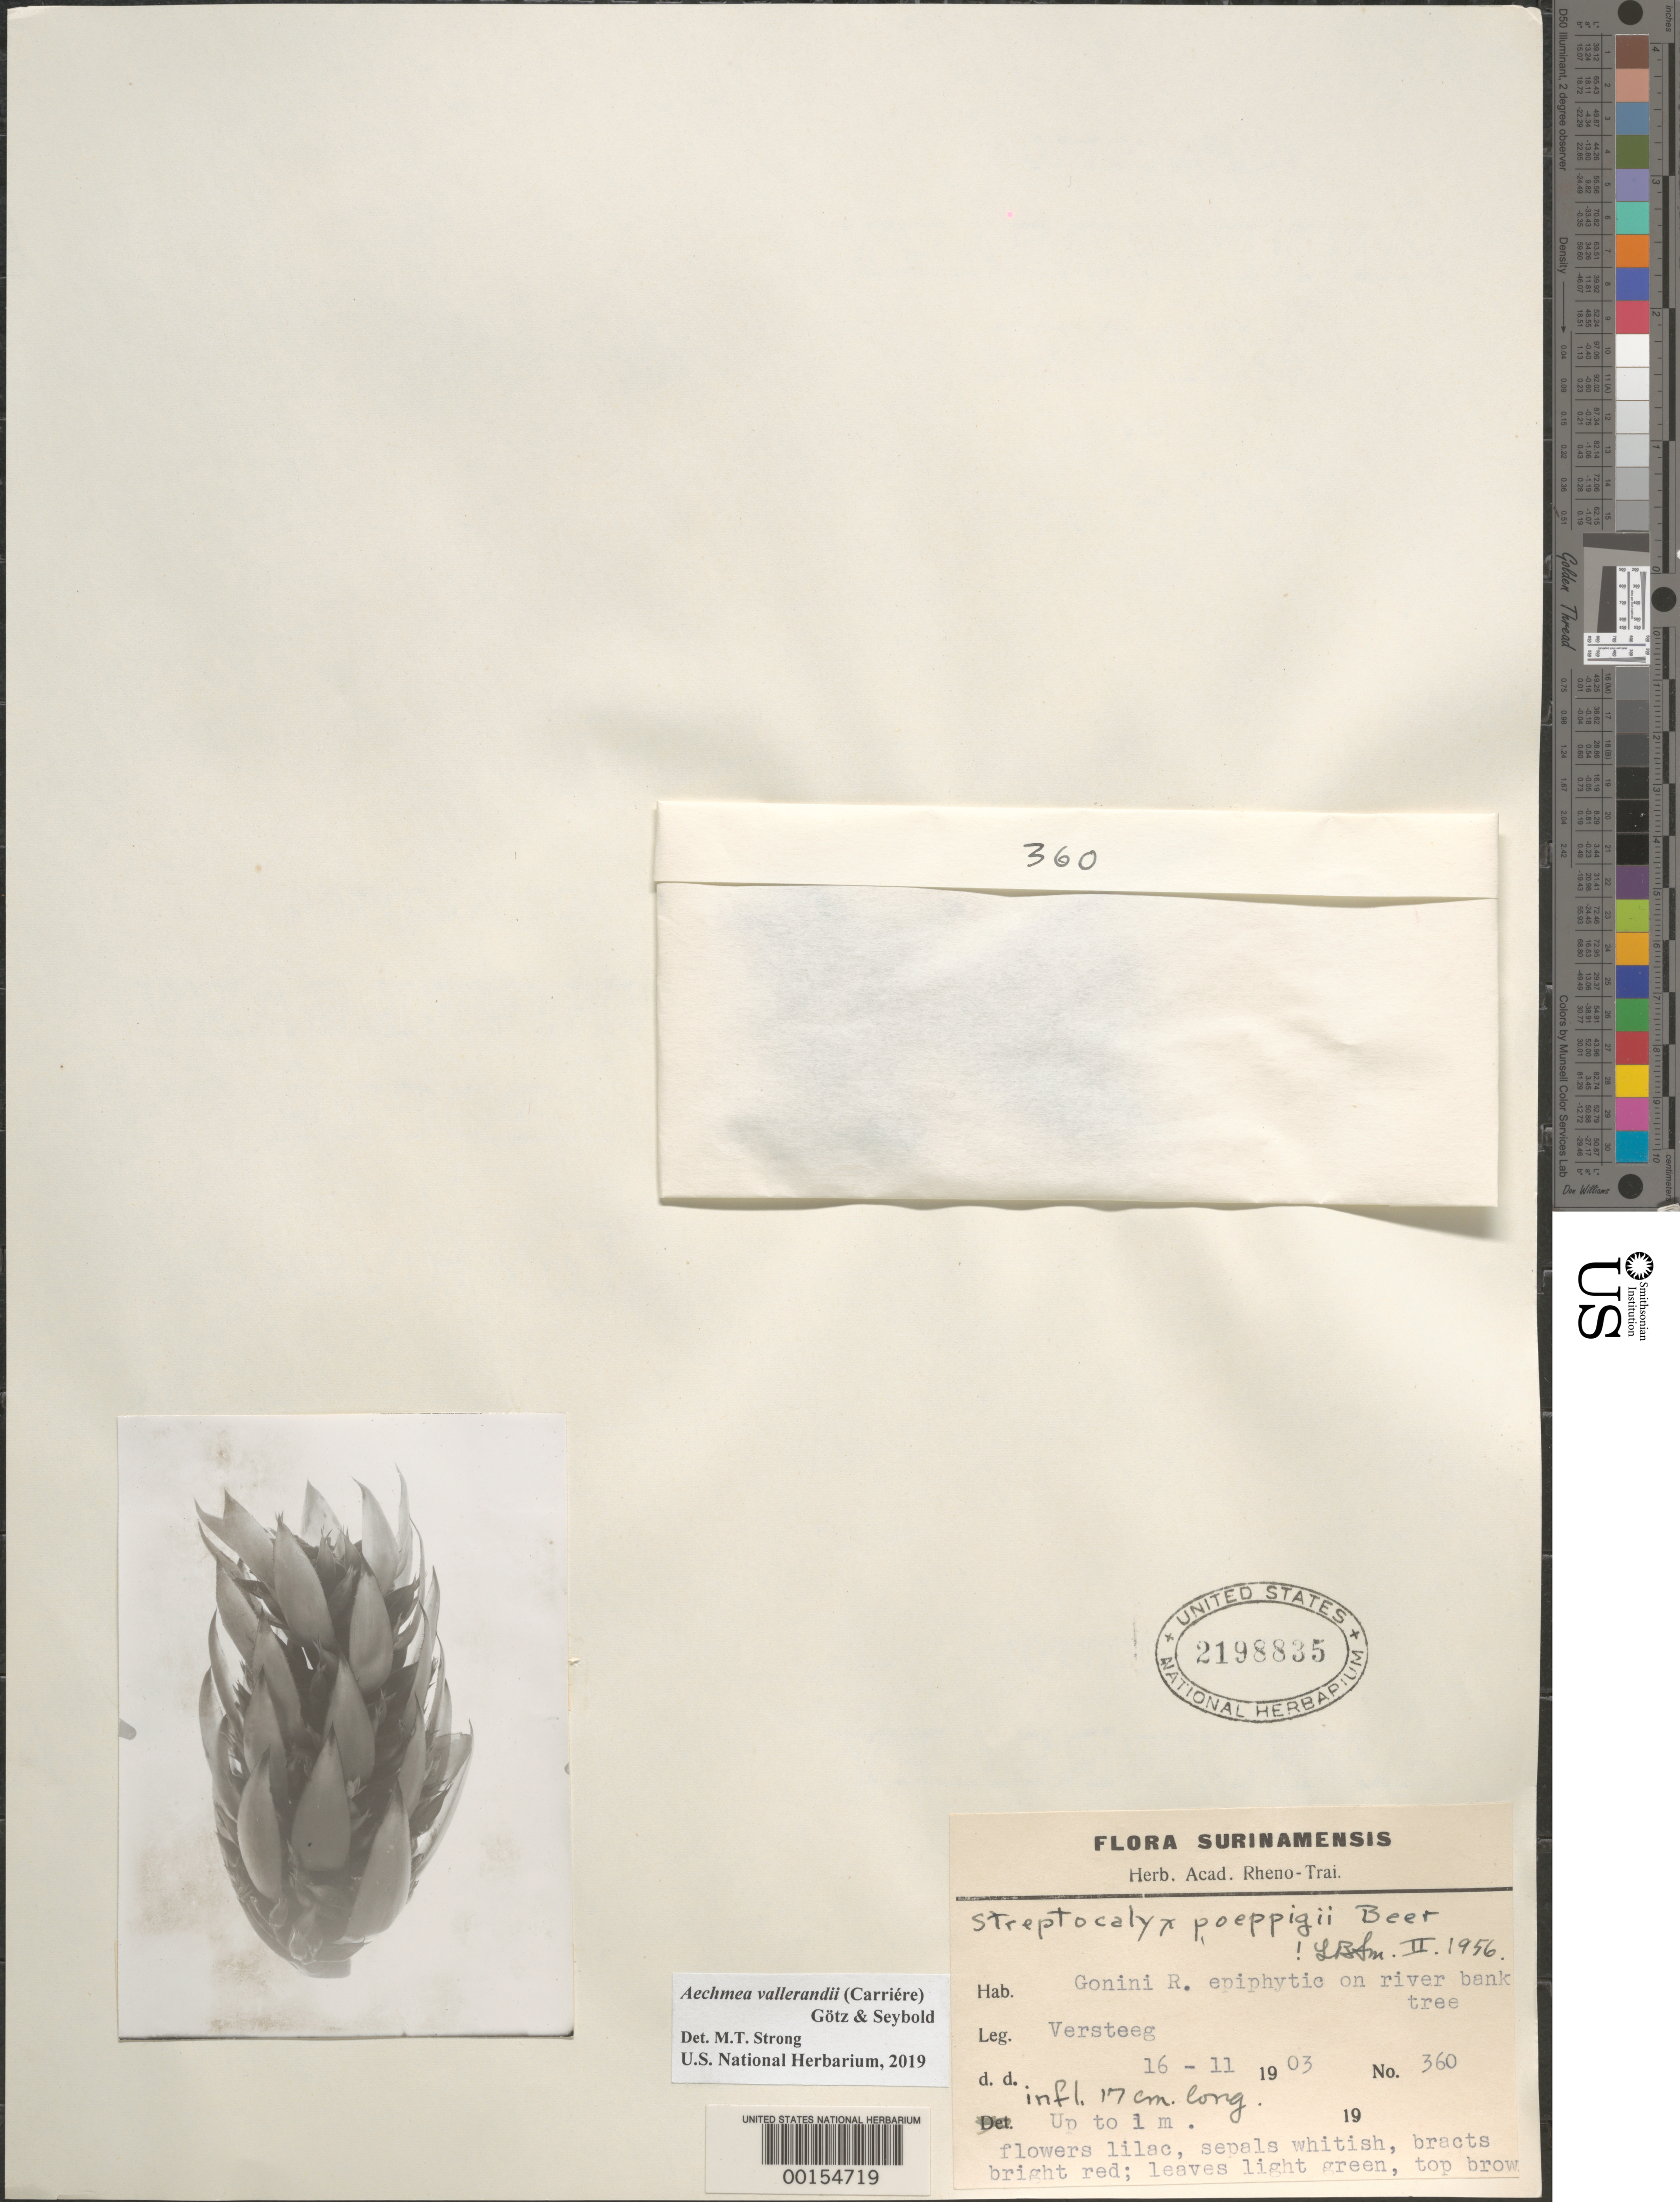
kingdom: Plantae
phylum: Tracheophyta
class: Liliopsida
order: Poales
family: Bromeliaceae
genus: Aechmea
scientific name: Aechmea vallerandii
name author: (Carrière) Erhardt et al.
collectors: Versteeg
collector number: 360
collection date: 1903-11-16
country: Suriname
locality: Gonini R. epiphytic on river bank tree.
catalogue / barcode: US 2198835